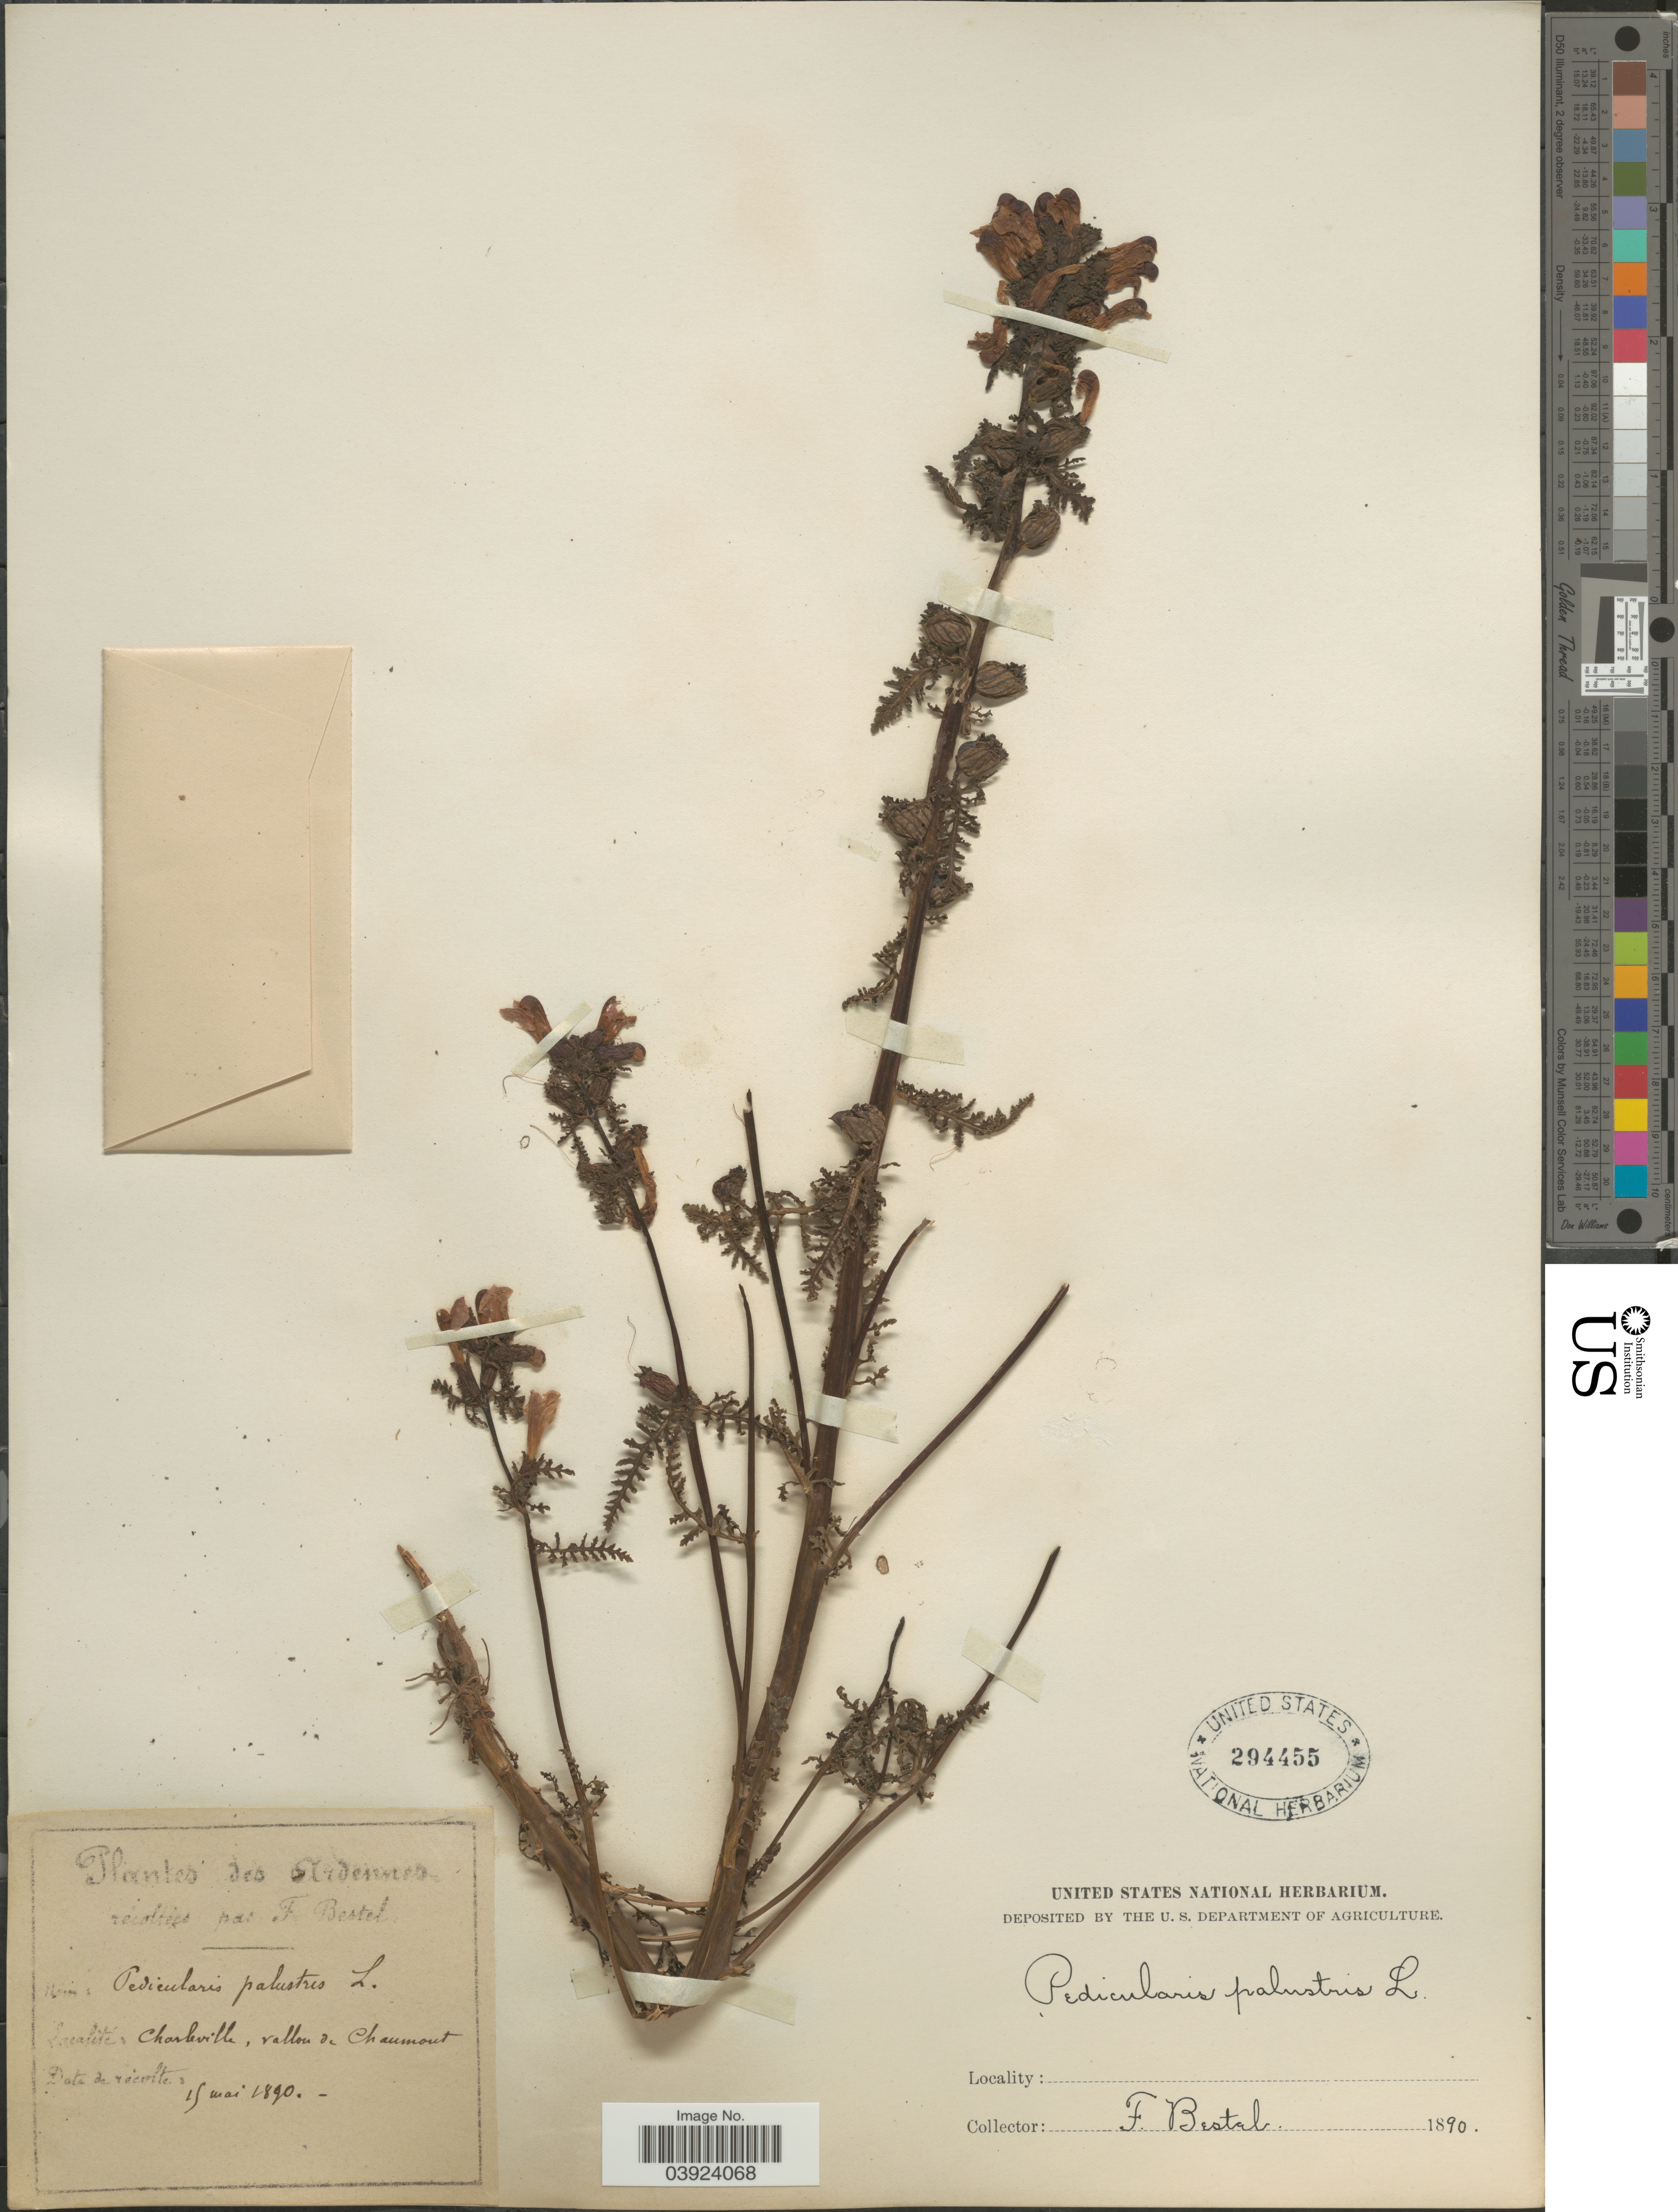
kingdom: Plantae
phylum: Tracheophyta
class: Magnoliopsida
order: Lamiales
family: Orobanchaceae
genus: Pedicularis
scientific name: Pedicularis palustris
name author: L.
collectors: F. Bestel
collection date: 1890-05-15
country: France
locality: Ardennes. Charleville, vallon de Chaumont.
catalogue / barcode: US 294455